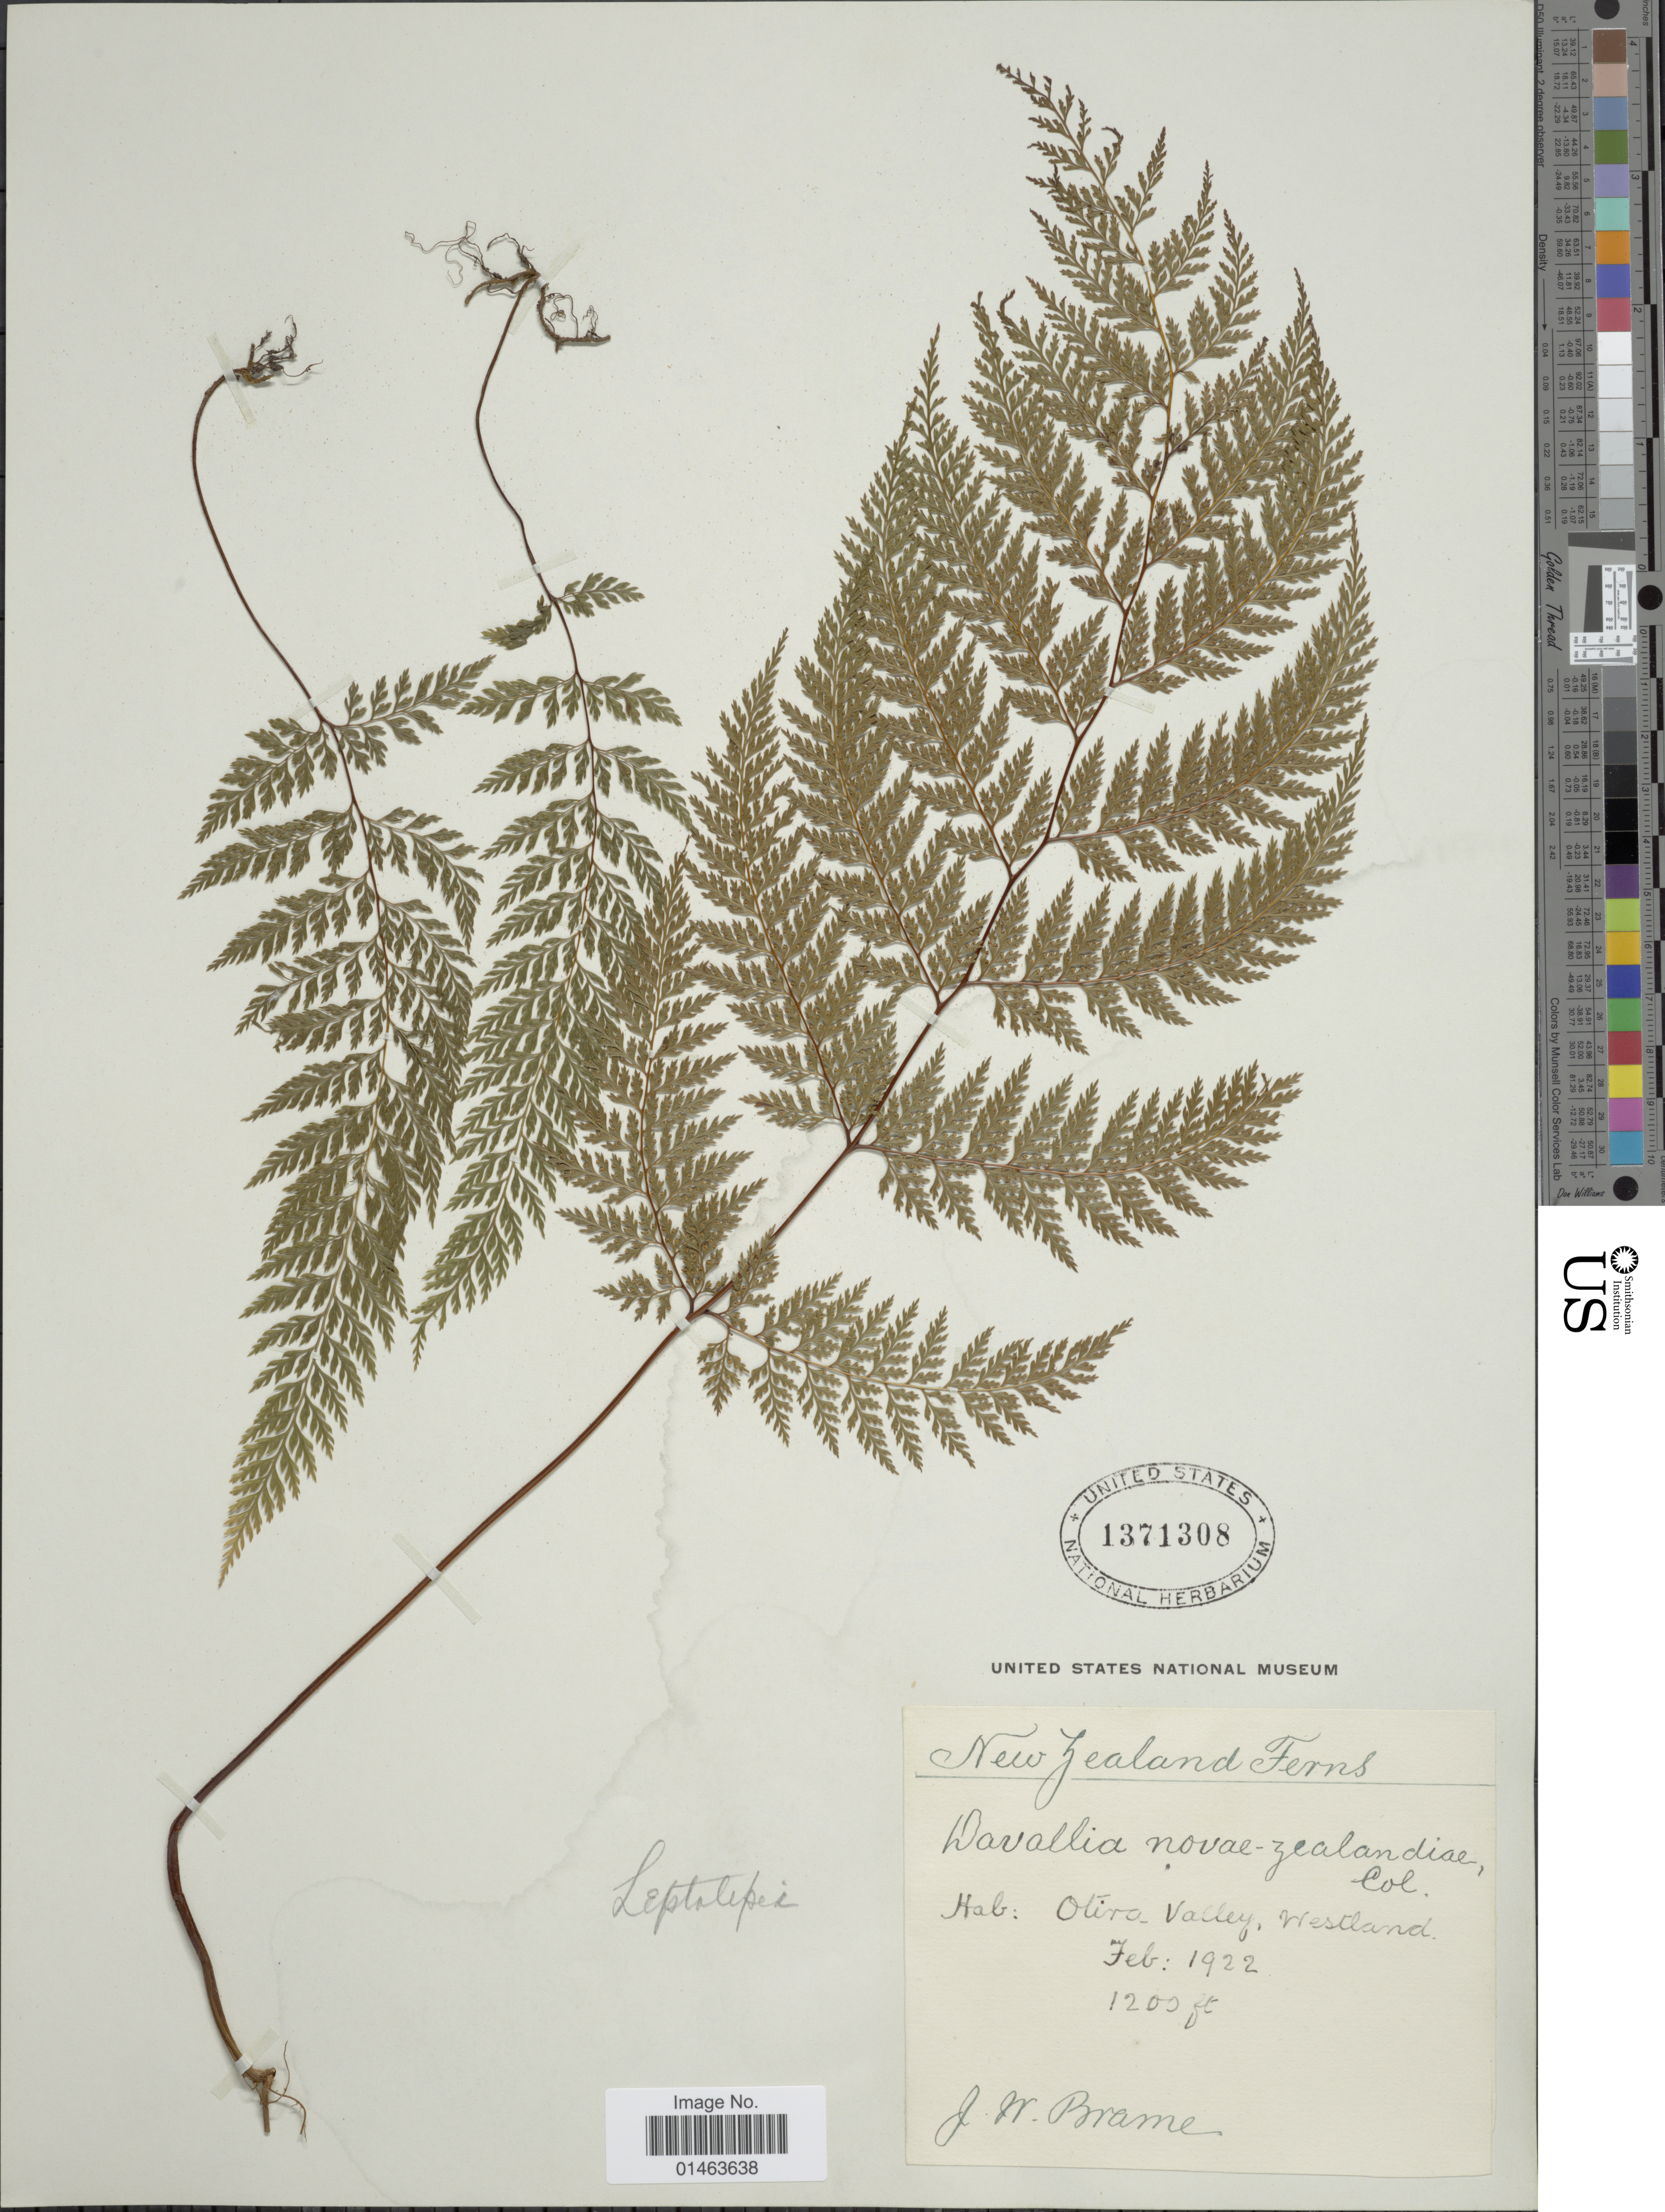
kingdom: Plantae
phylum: Tracheophyta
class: Polypodiopsida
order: Polypodiales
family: Dennstaedtiaceae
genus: Leptolepia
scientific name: Leptolepia novae-zelandiae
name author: (Colenso) Mett. ex Diels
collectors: J. Brame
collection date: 1922-02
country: New Zealand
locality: Novae-Zealandiae, Oliro-Valley, Westland.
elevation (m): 366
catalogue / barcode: US 1371308